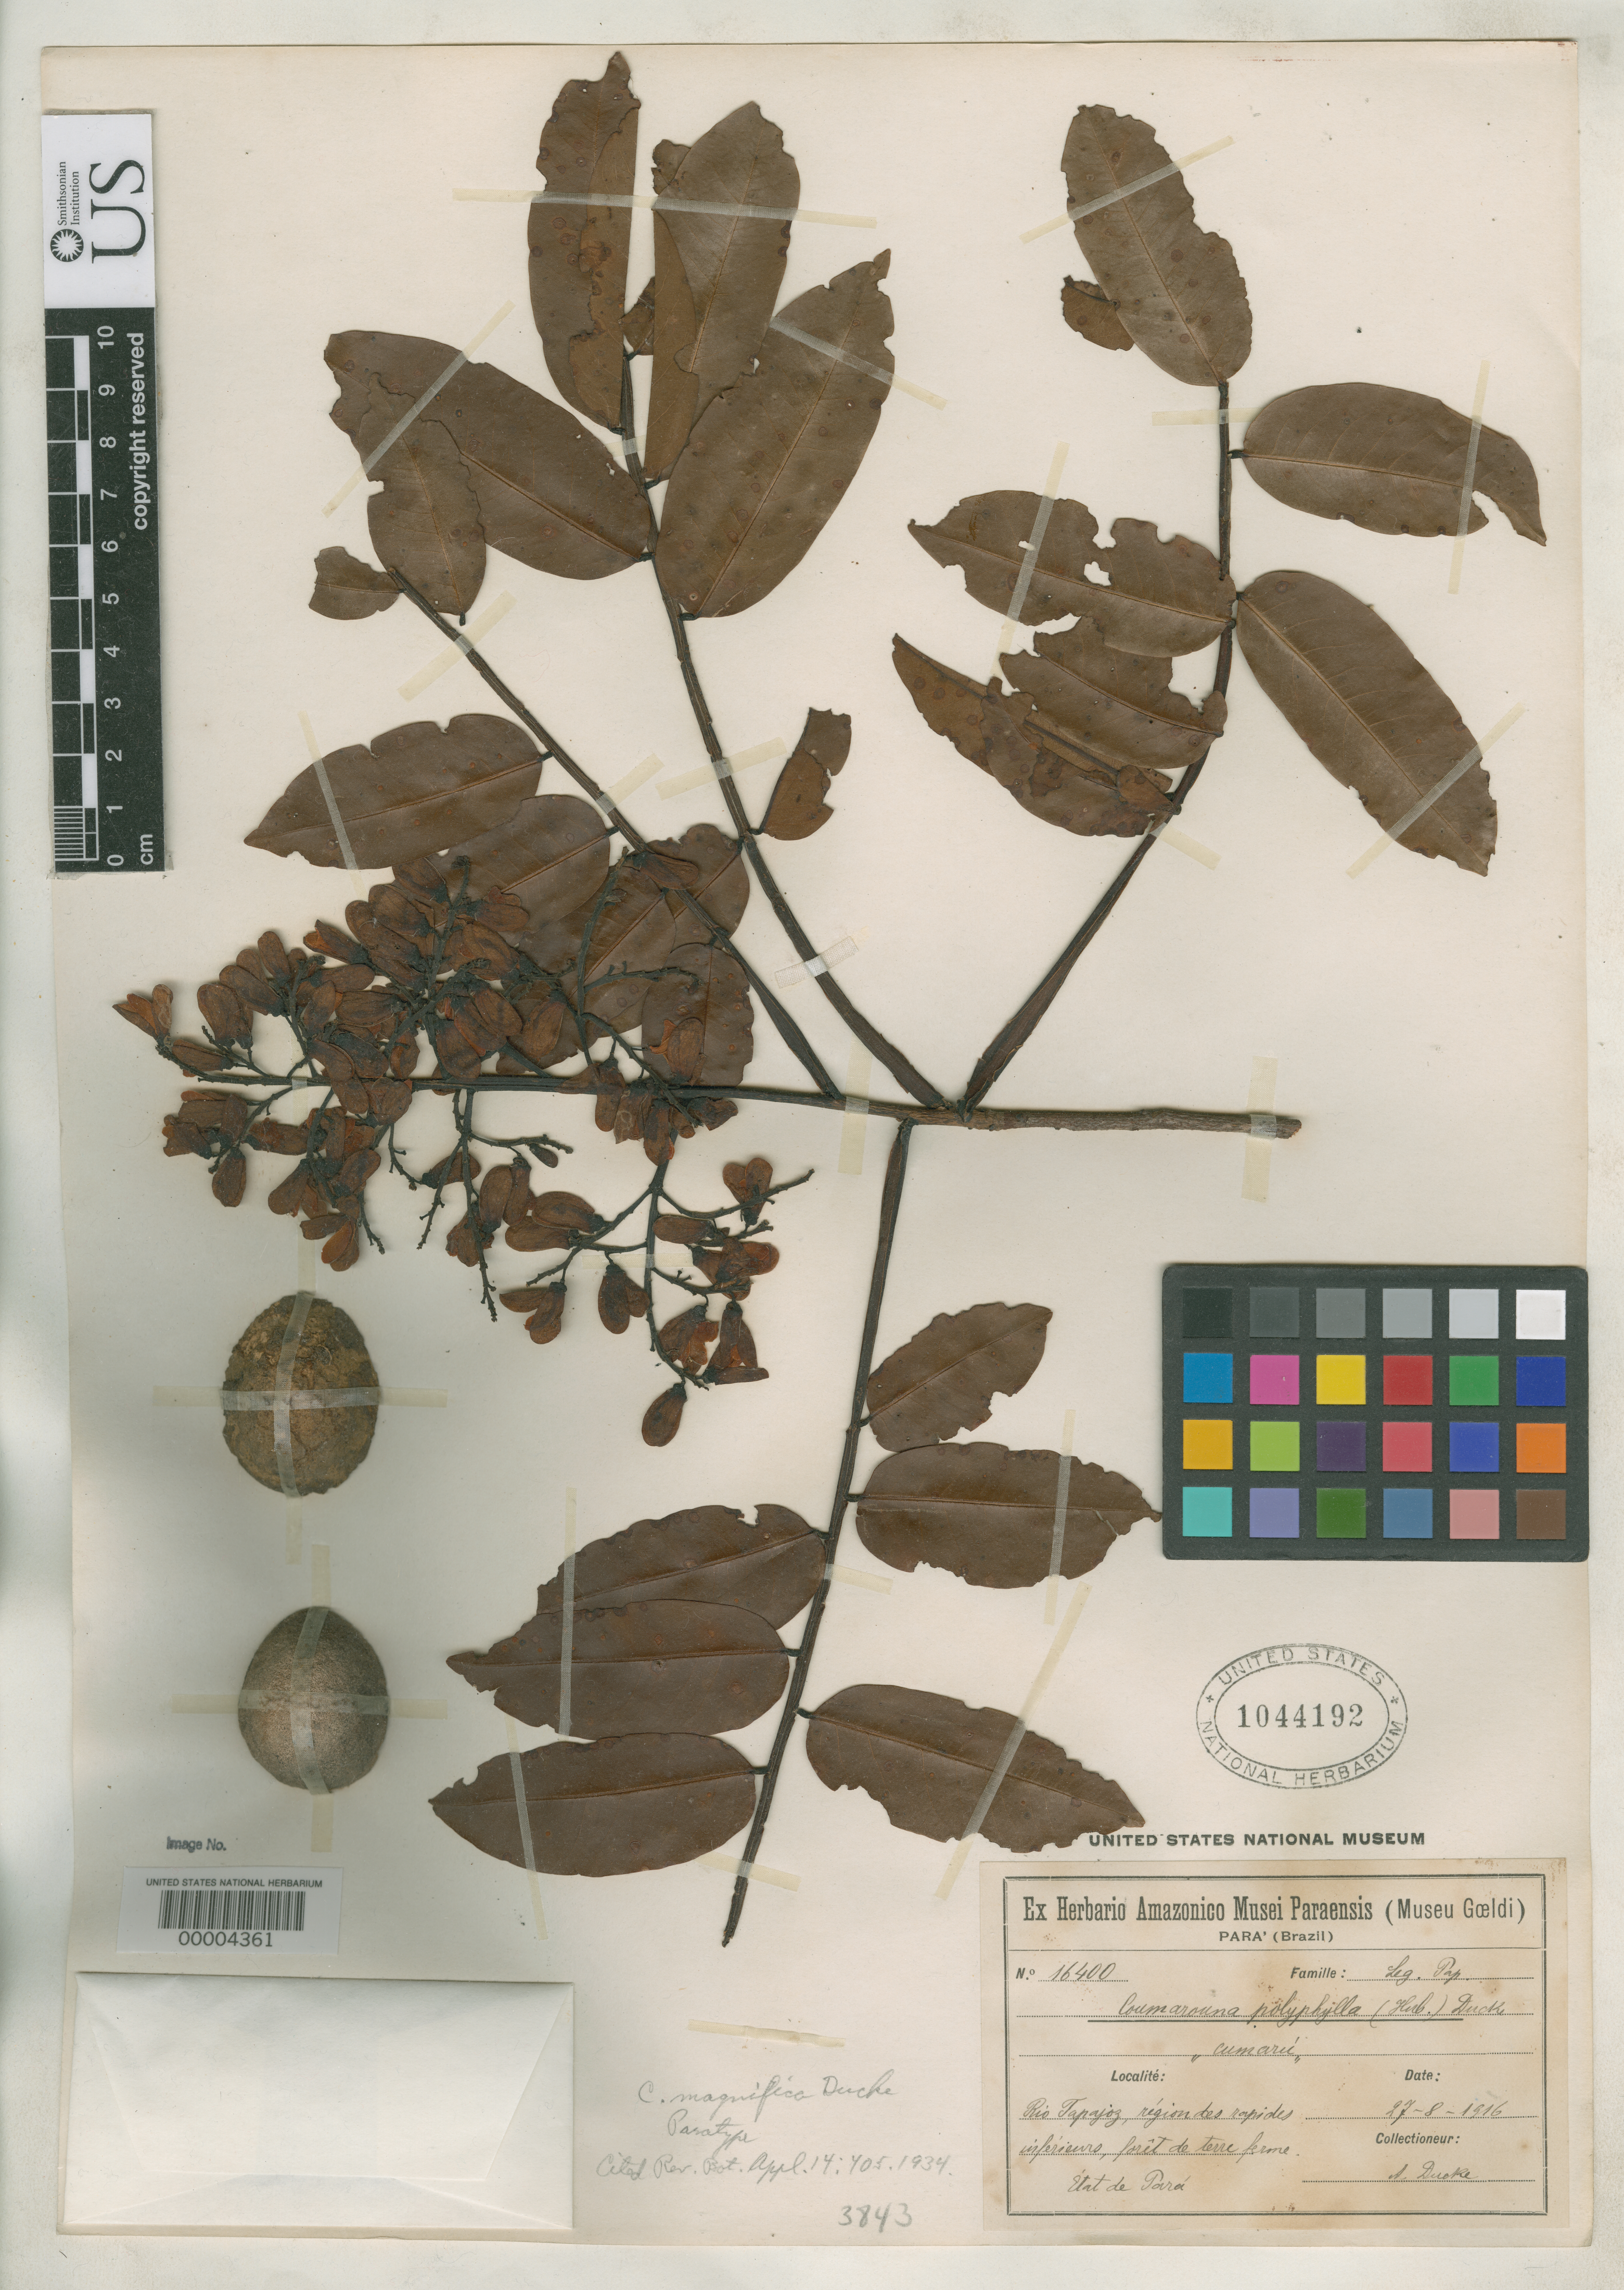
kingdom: Plantae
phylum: Tracheophyta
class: Magnoliopsida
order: Fabales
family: Fabaceae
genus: Coumarouna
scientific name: Coumarouna magnifica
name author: Ducke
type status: Type Collection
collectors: A. Ducke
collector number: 16400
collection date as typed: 27 Aug 1916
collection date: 1916-08-27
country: Brazil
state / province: Pará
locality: Rio Tapajoz.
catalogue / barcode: US 1044192